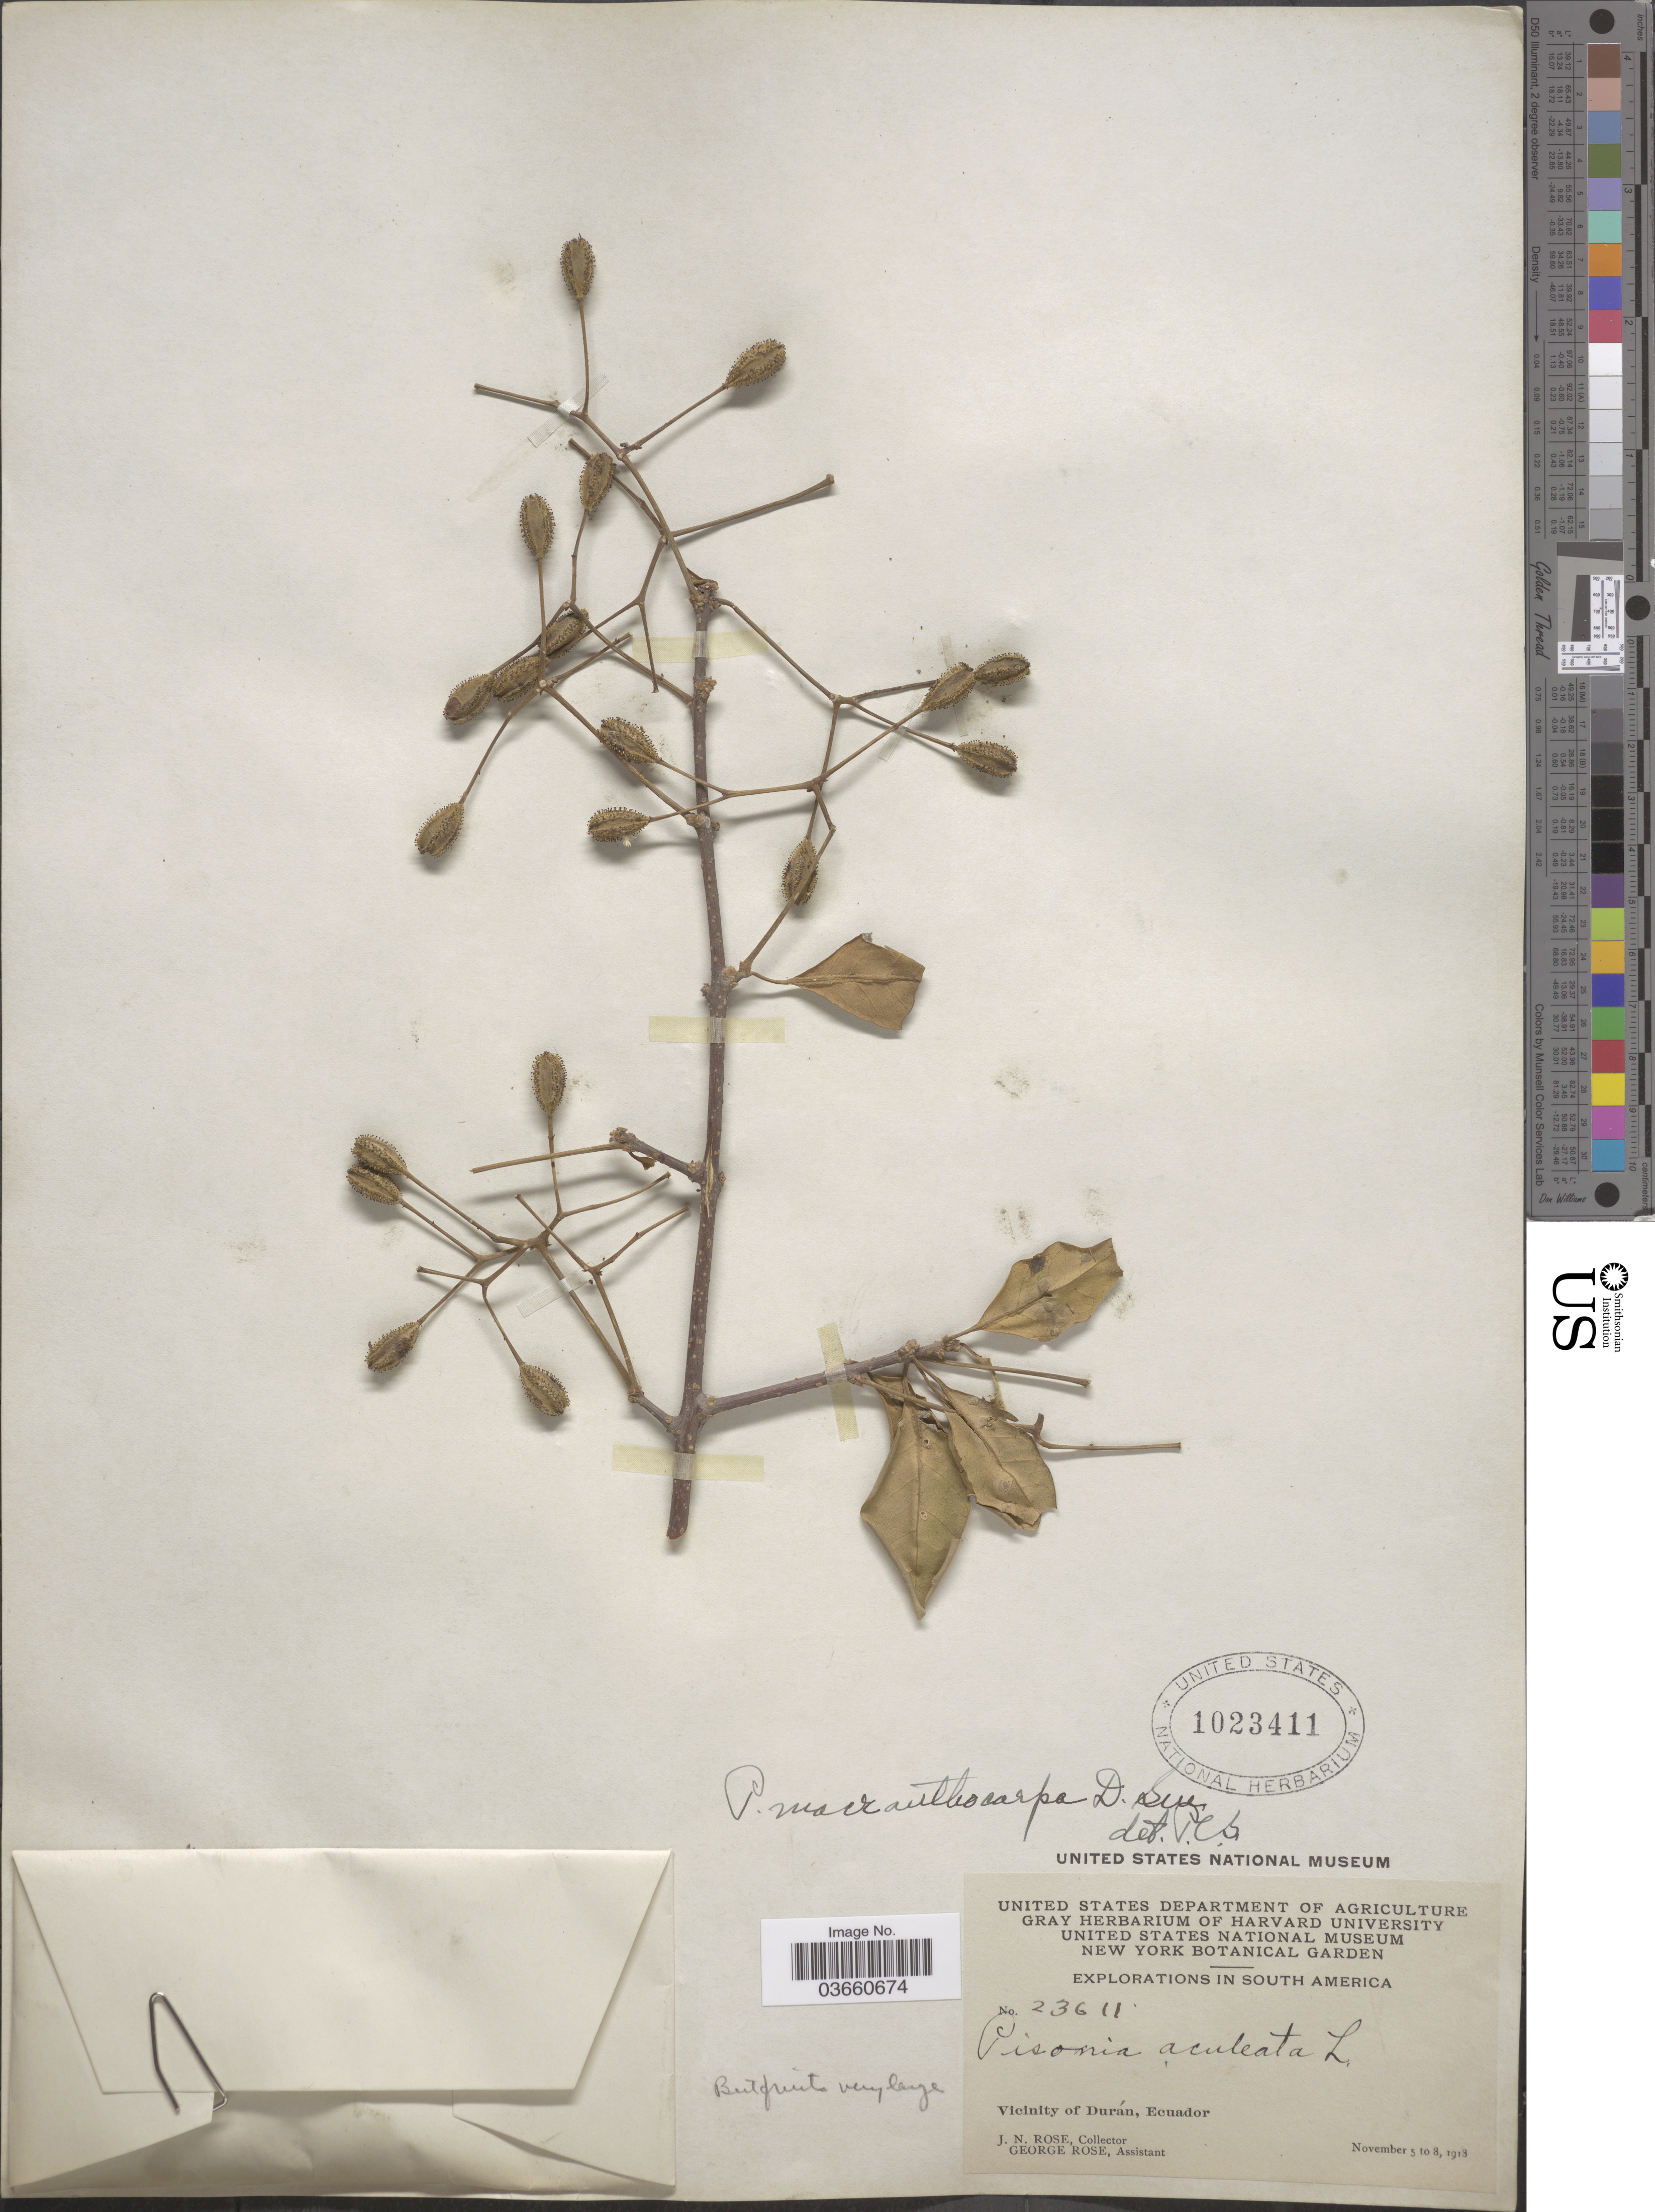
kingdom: Plantae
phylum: Tracheophyta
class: Magnoliopsida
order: Caryophyllales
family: Nyctaginaceae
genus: Pisonia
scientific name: Pisonia macranthocarpa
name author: (Donn. Sm.) Donn. Sm.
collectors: J. N. Rose & G. Rose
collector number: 23611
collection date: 1918-11-05/1918-11-08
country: Ecuador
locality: Vicinity of Durán.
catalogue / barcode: US 1023411